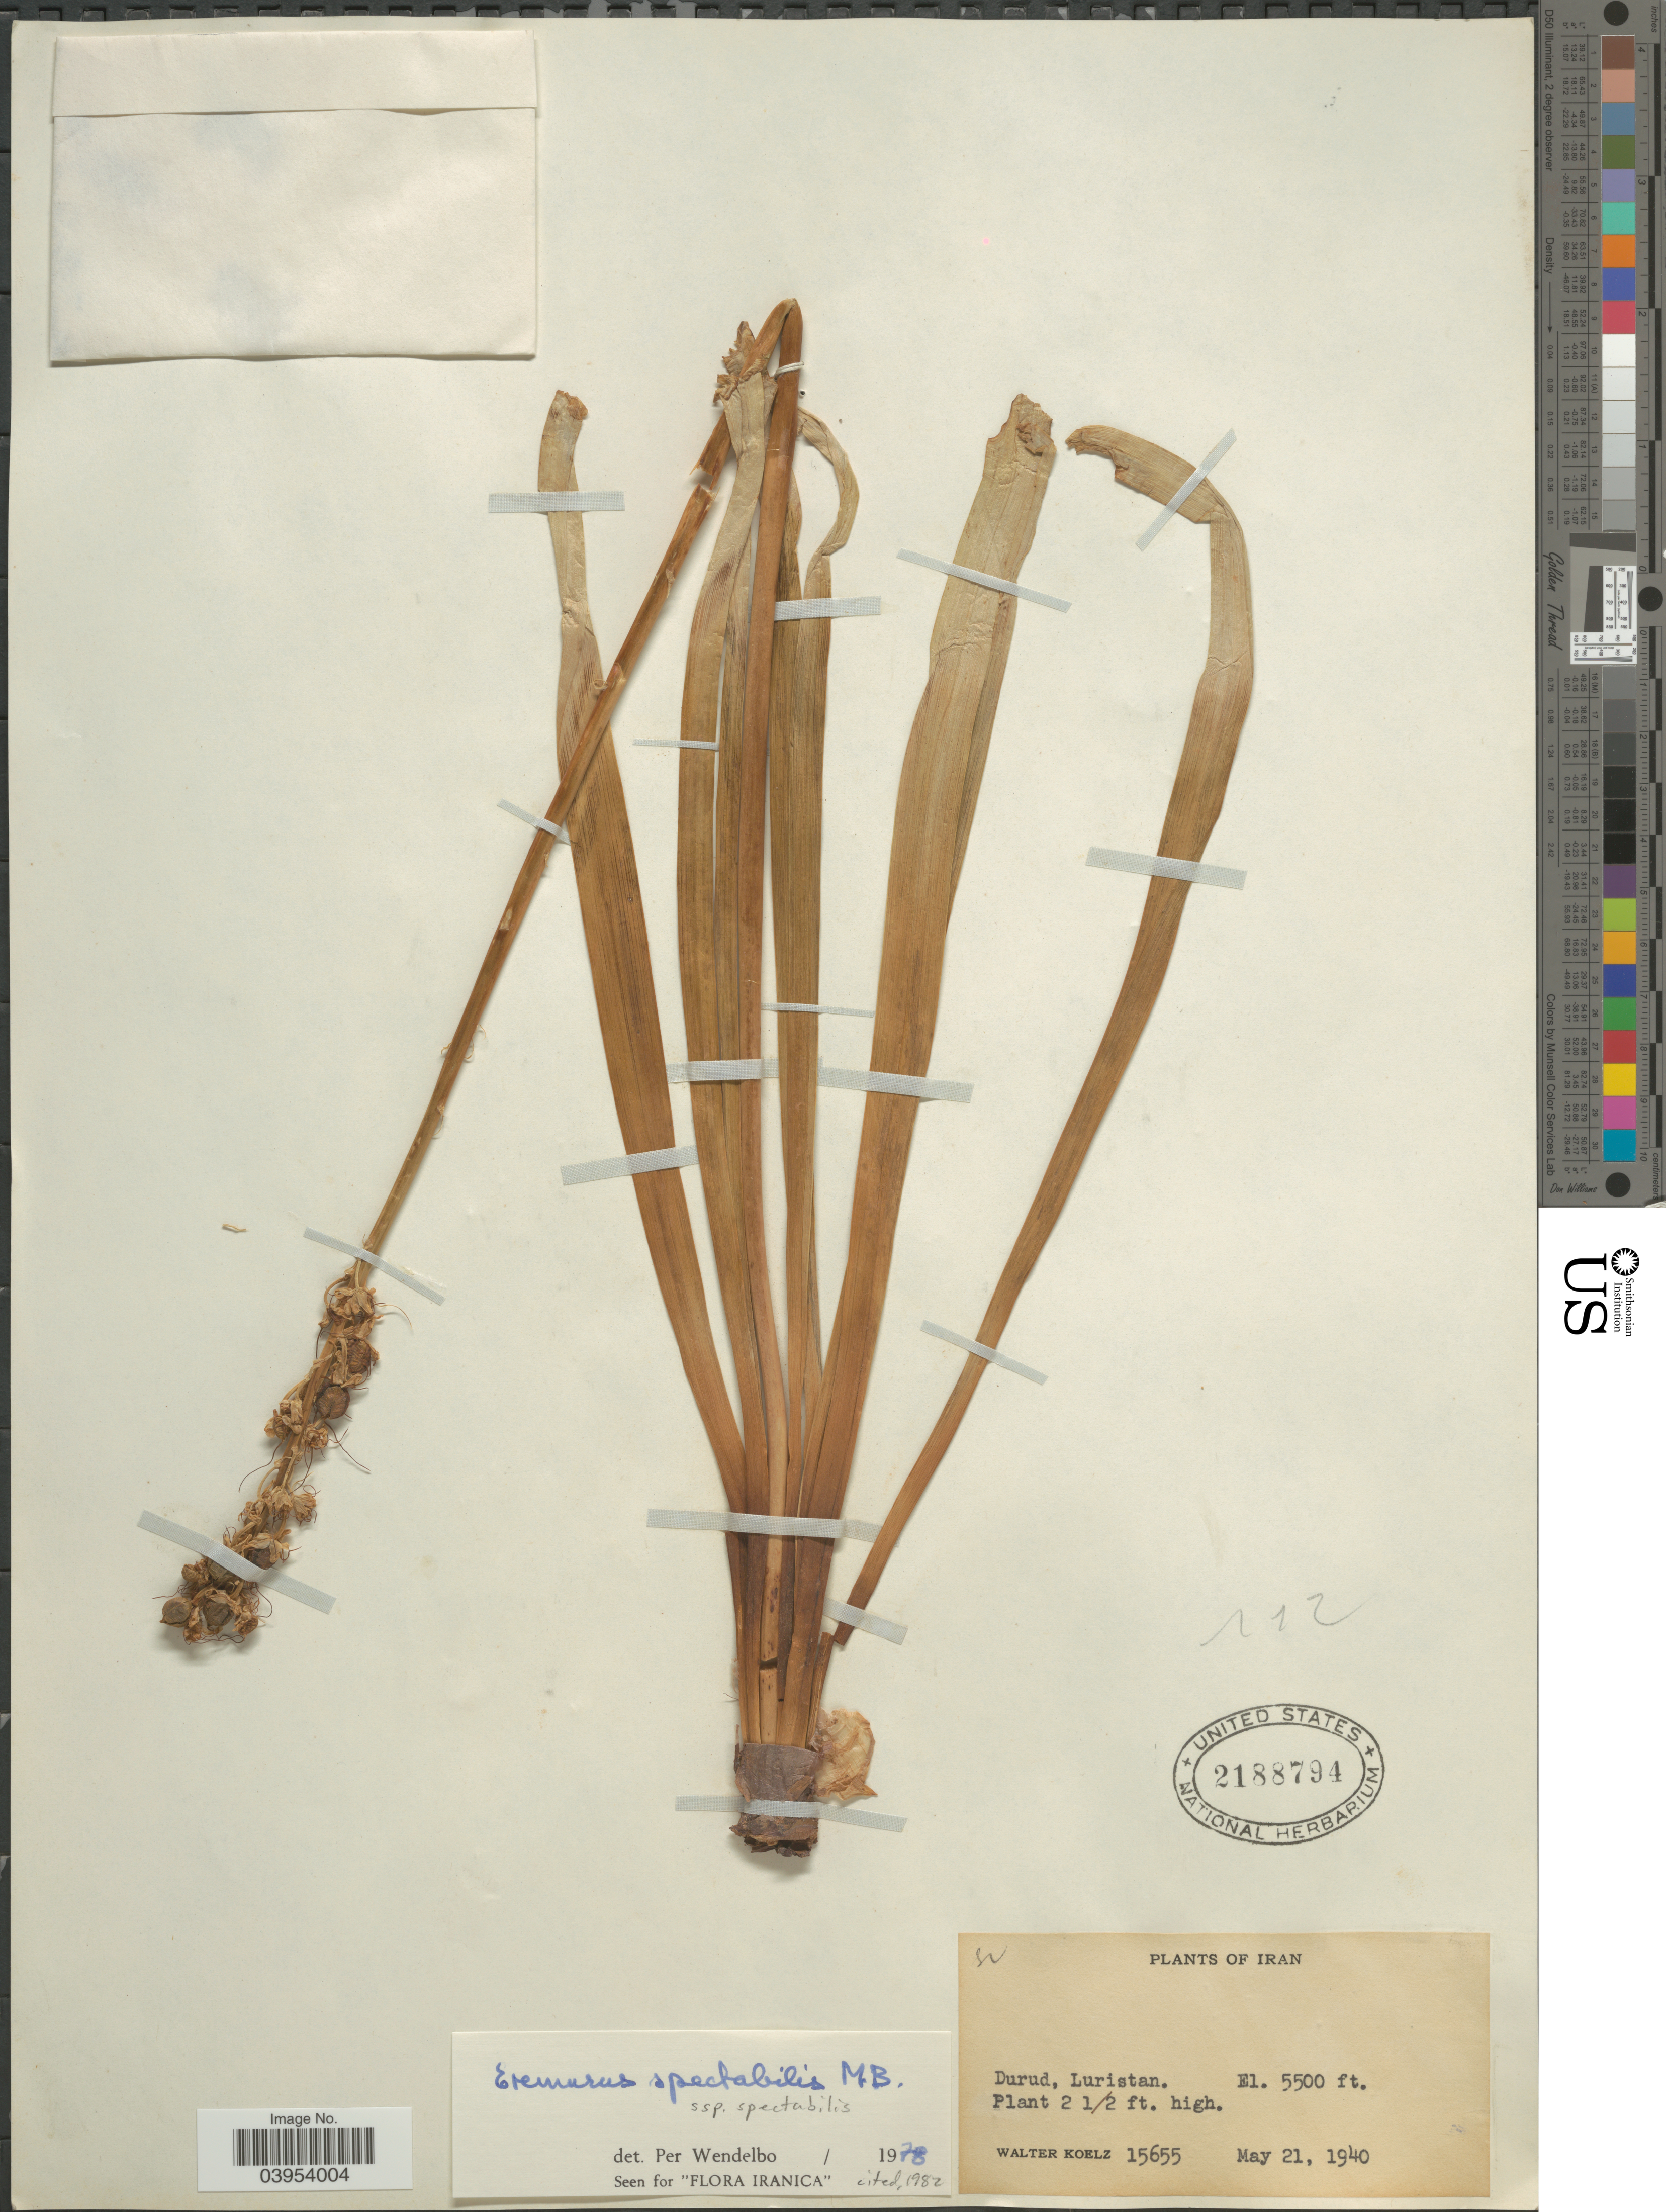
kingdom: Plantae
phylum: Tracheophyta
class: Liliopsida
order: Asparagales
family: Asphodelaceae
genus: Eremurus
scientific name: Eremurus spectabilis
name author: M. Bieb.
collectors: W. N. Koelz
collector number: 15655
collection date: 1940-05-21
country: Iran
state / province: Lorestan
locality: Durud, Luristan.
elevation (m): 1676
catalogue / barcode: US 2188794